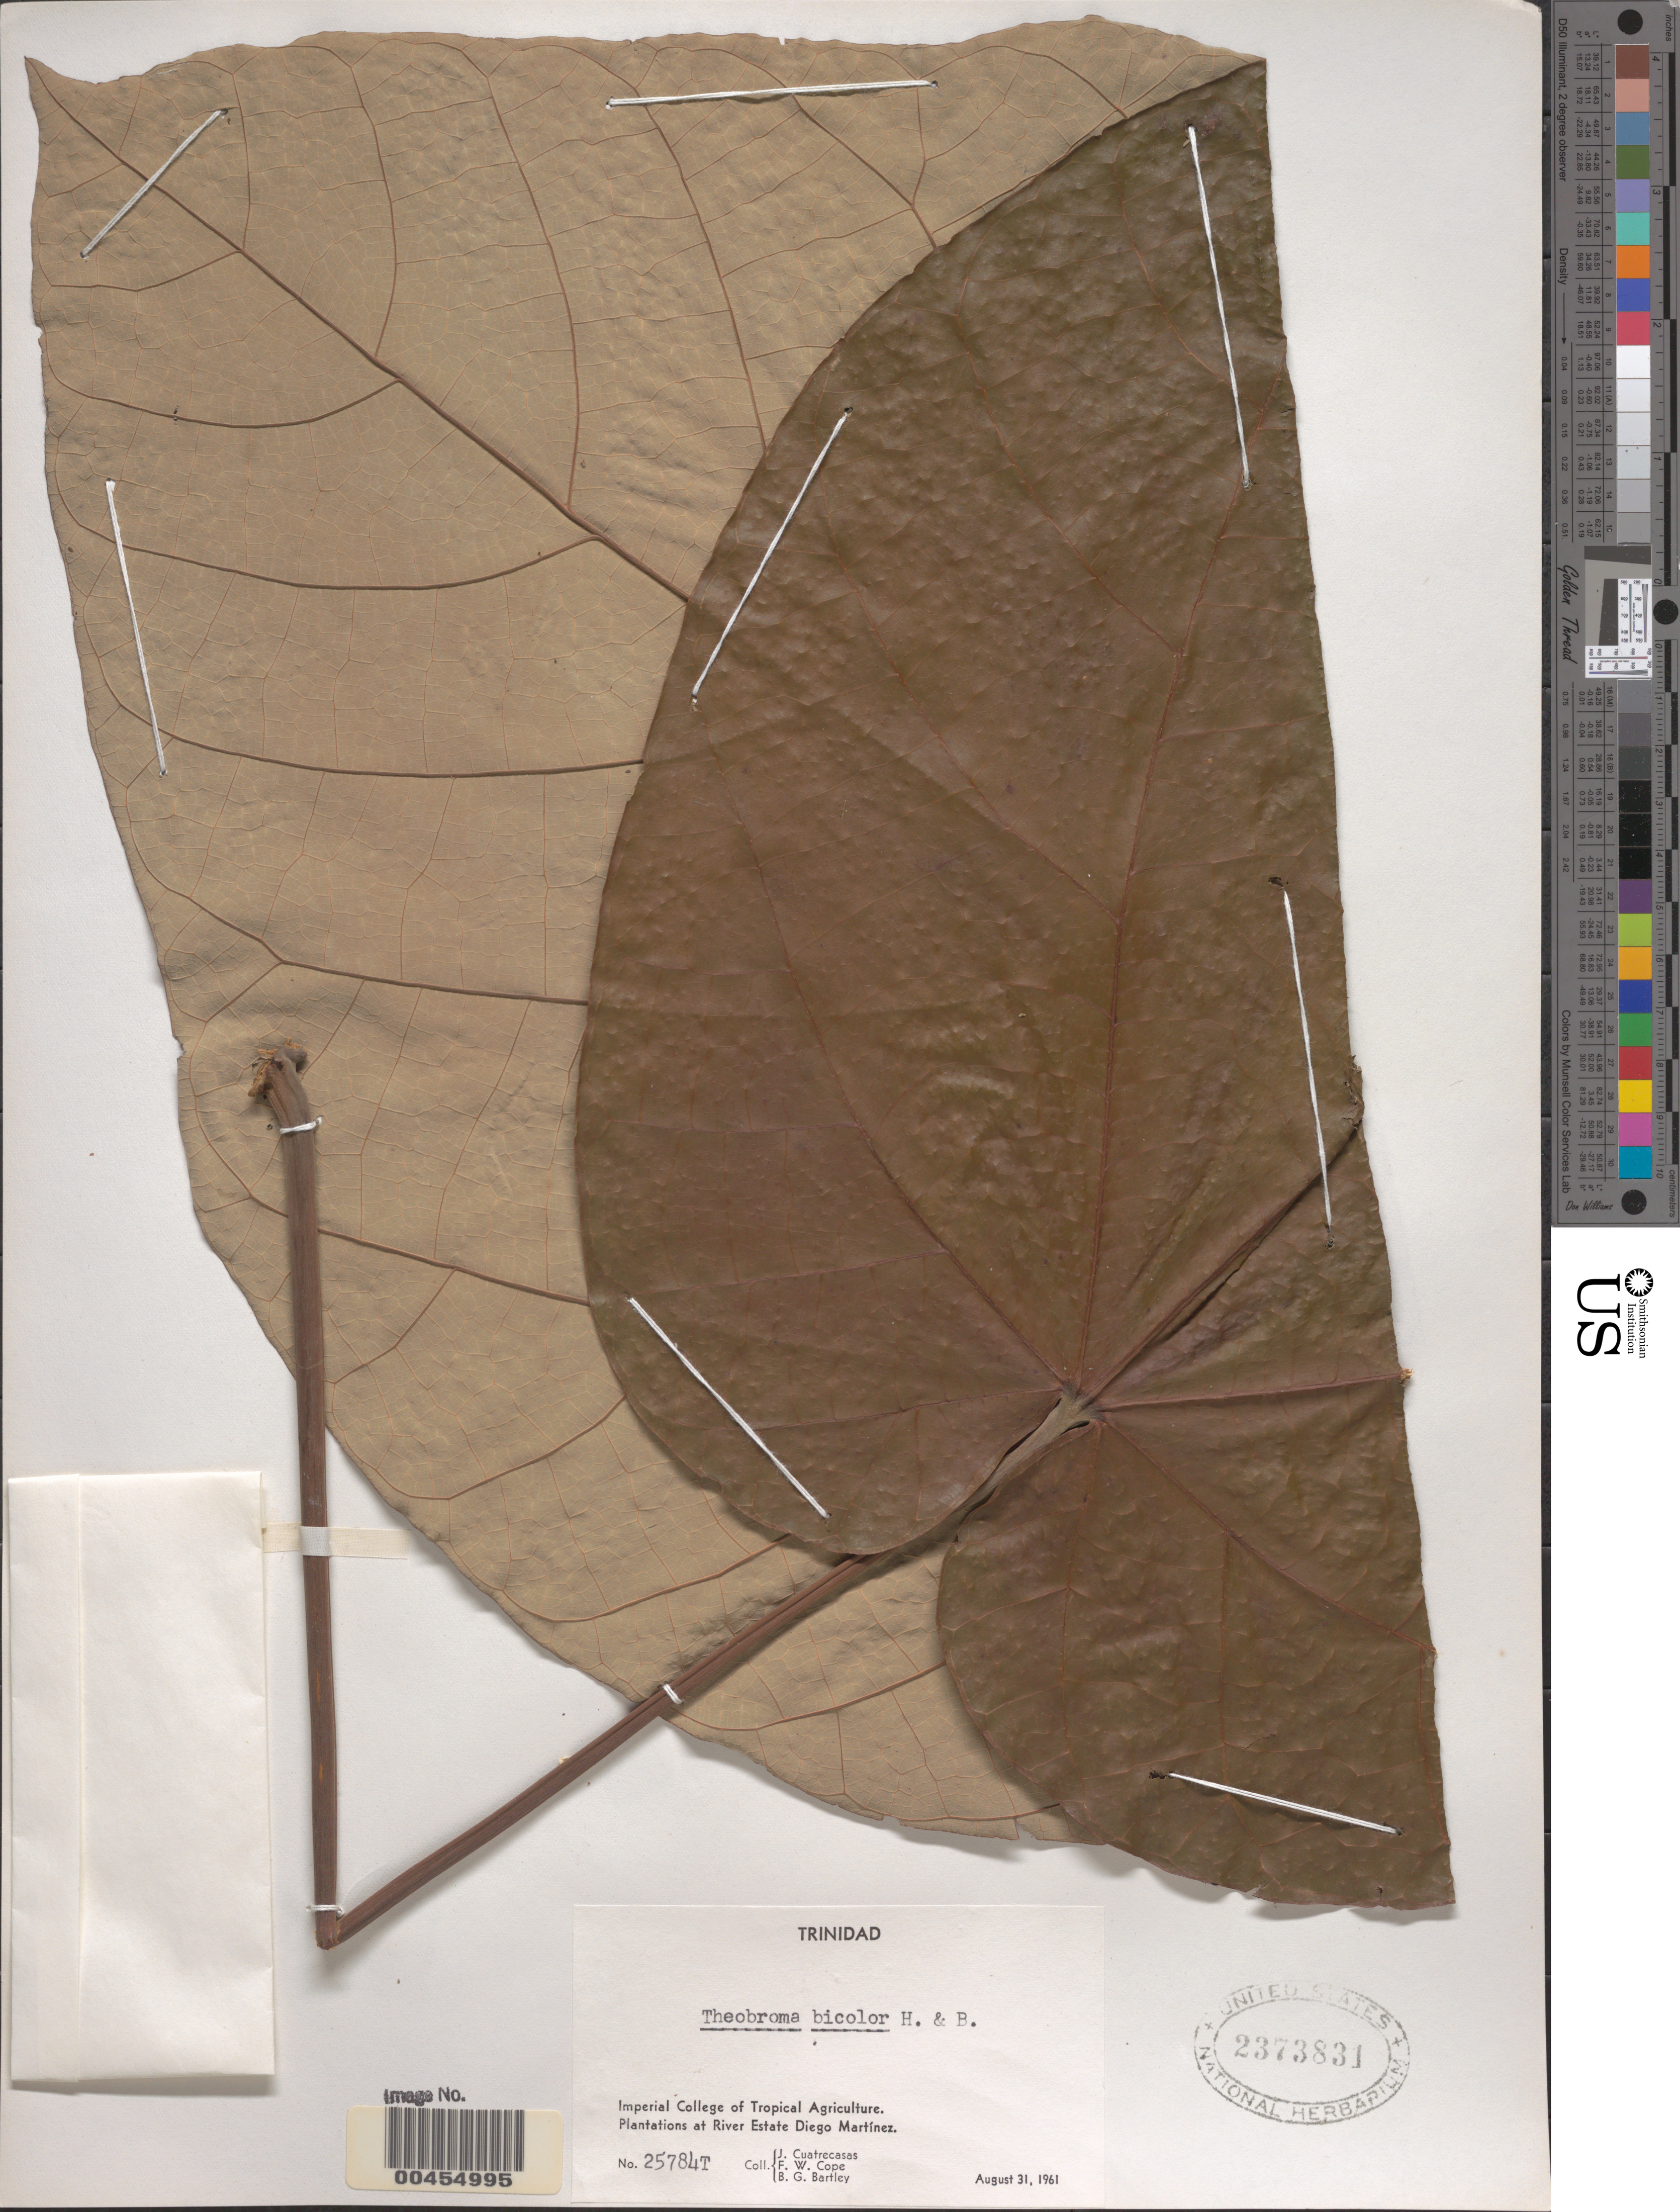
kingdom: Plantae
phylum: Tracheophyta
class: Magnoliopsida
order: Malvales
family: Malvaceae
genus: Theobroma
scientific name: Theobroma bicolor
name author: Bonpl.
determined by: Dorr, L. J., (BOT), Smithsonian Institution - National Museum of Natural History (UNITED STATES)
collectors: J. Cuatrecasas, F. Cope & B. Bartley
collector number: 25784T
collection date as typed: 31 Aug 1961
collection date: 1961-08-31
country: Trinidad and Tobago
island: Trinidad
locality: Imperial College of Tropical Agriculture. plantations at River Estate Diego Martínez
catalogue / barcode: US 2373831